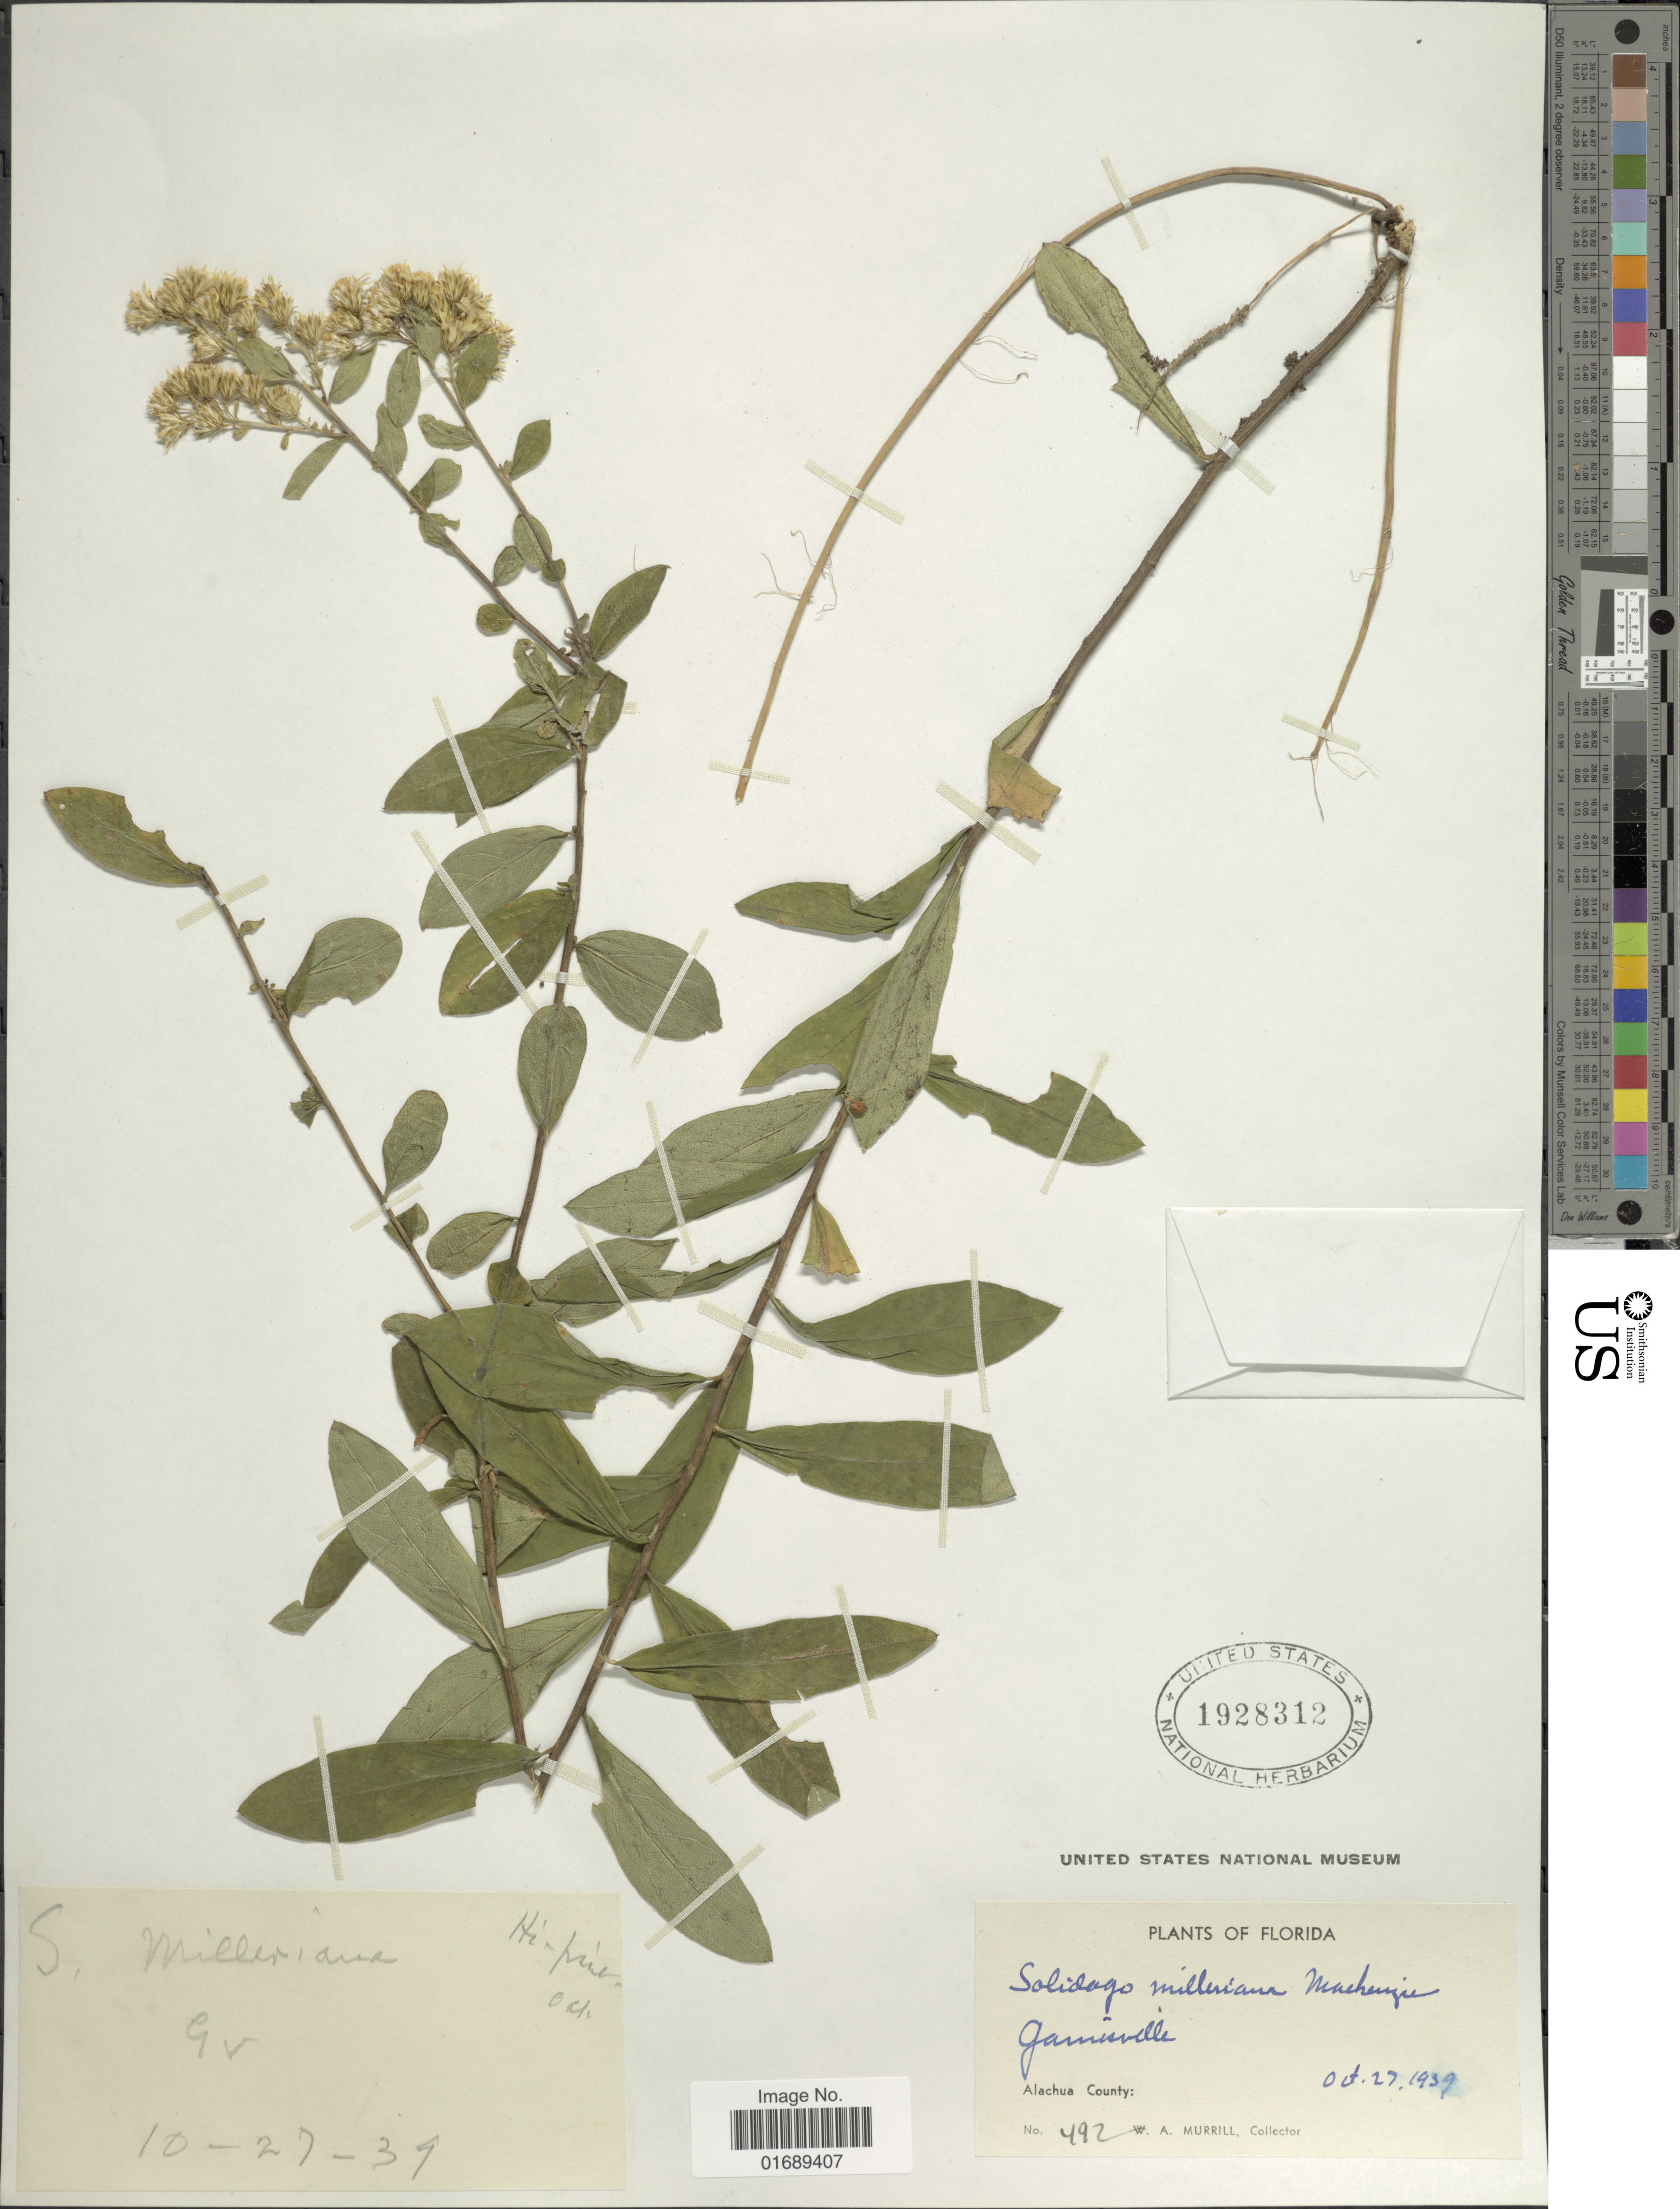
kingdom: Plantae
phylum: Tracheophyta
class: Magnoliopsida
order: Asterales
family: Asteraceae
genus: Solidago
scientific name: Solidago petiolaris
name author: Aiton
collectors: W. A. Murrill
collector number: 492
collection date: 1939-10-27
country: United States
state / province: Florida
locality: Gainesville, Alachua County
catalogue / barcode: US 1928312